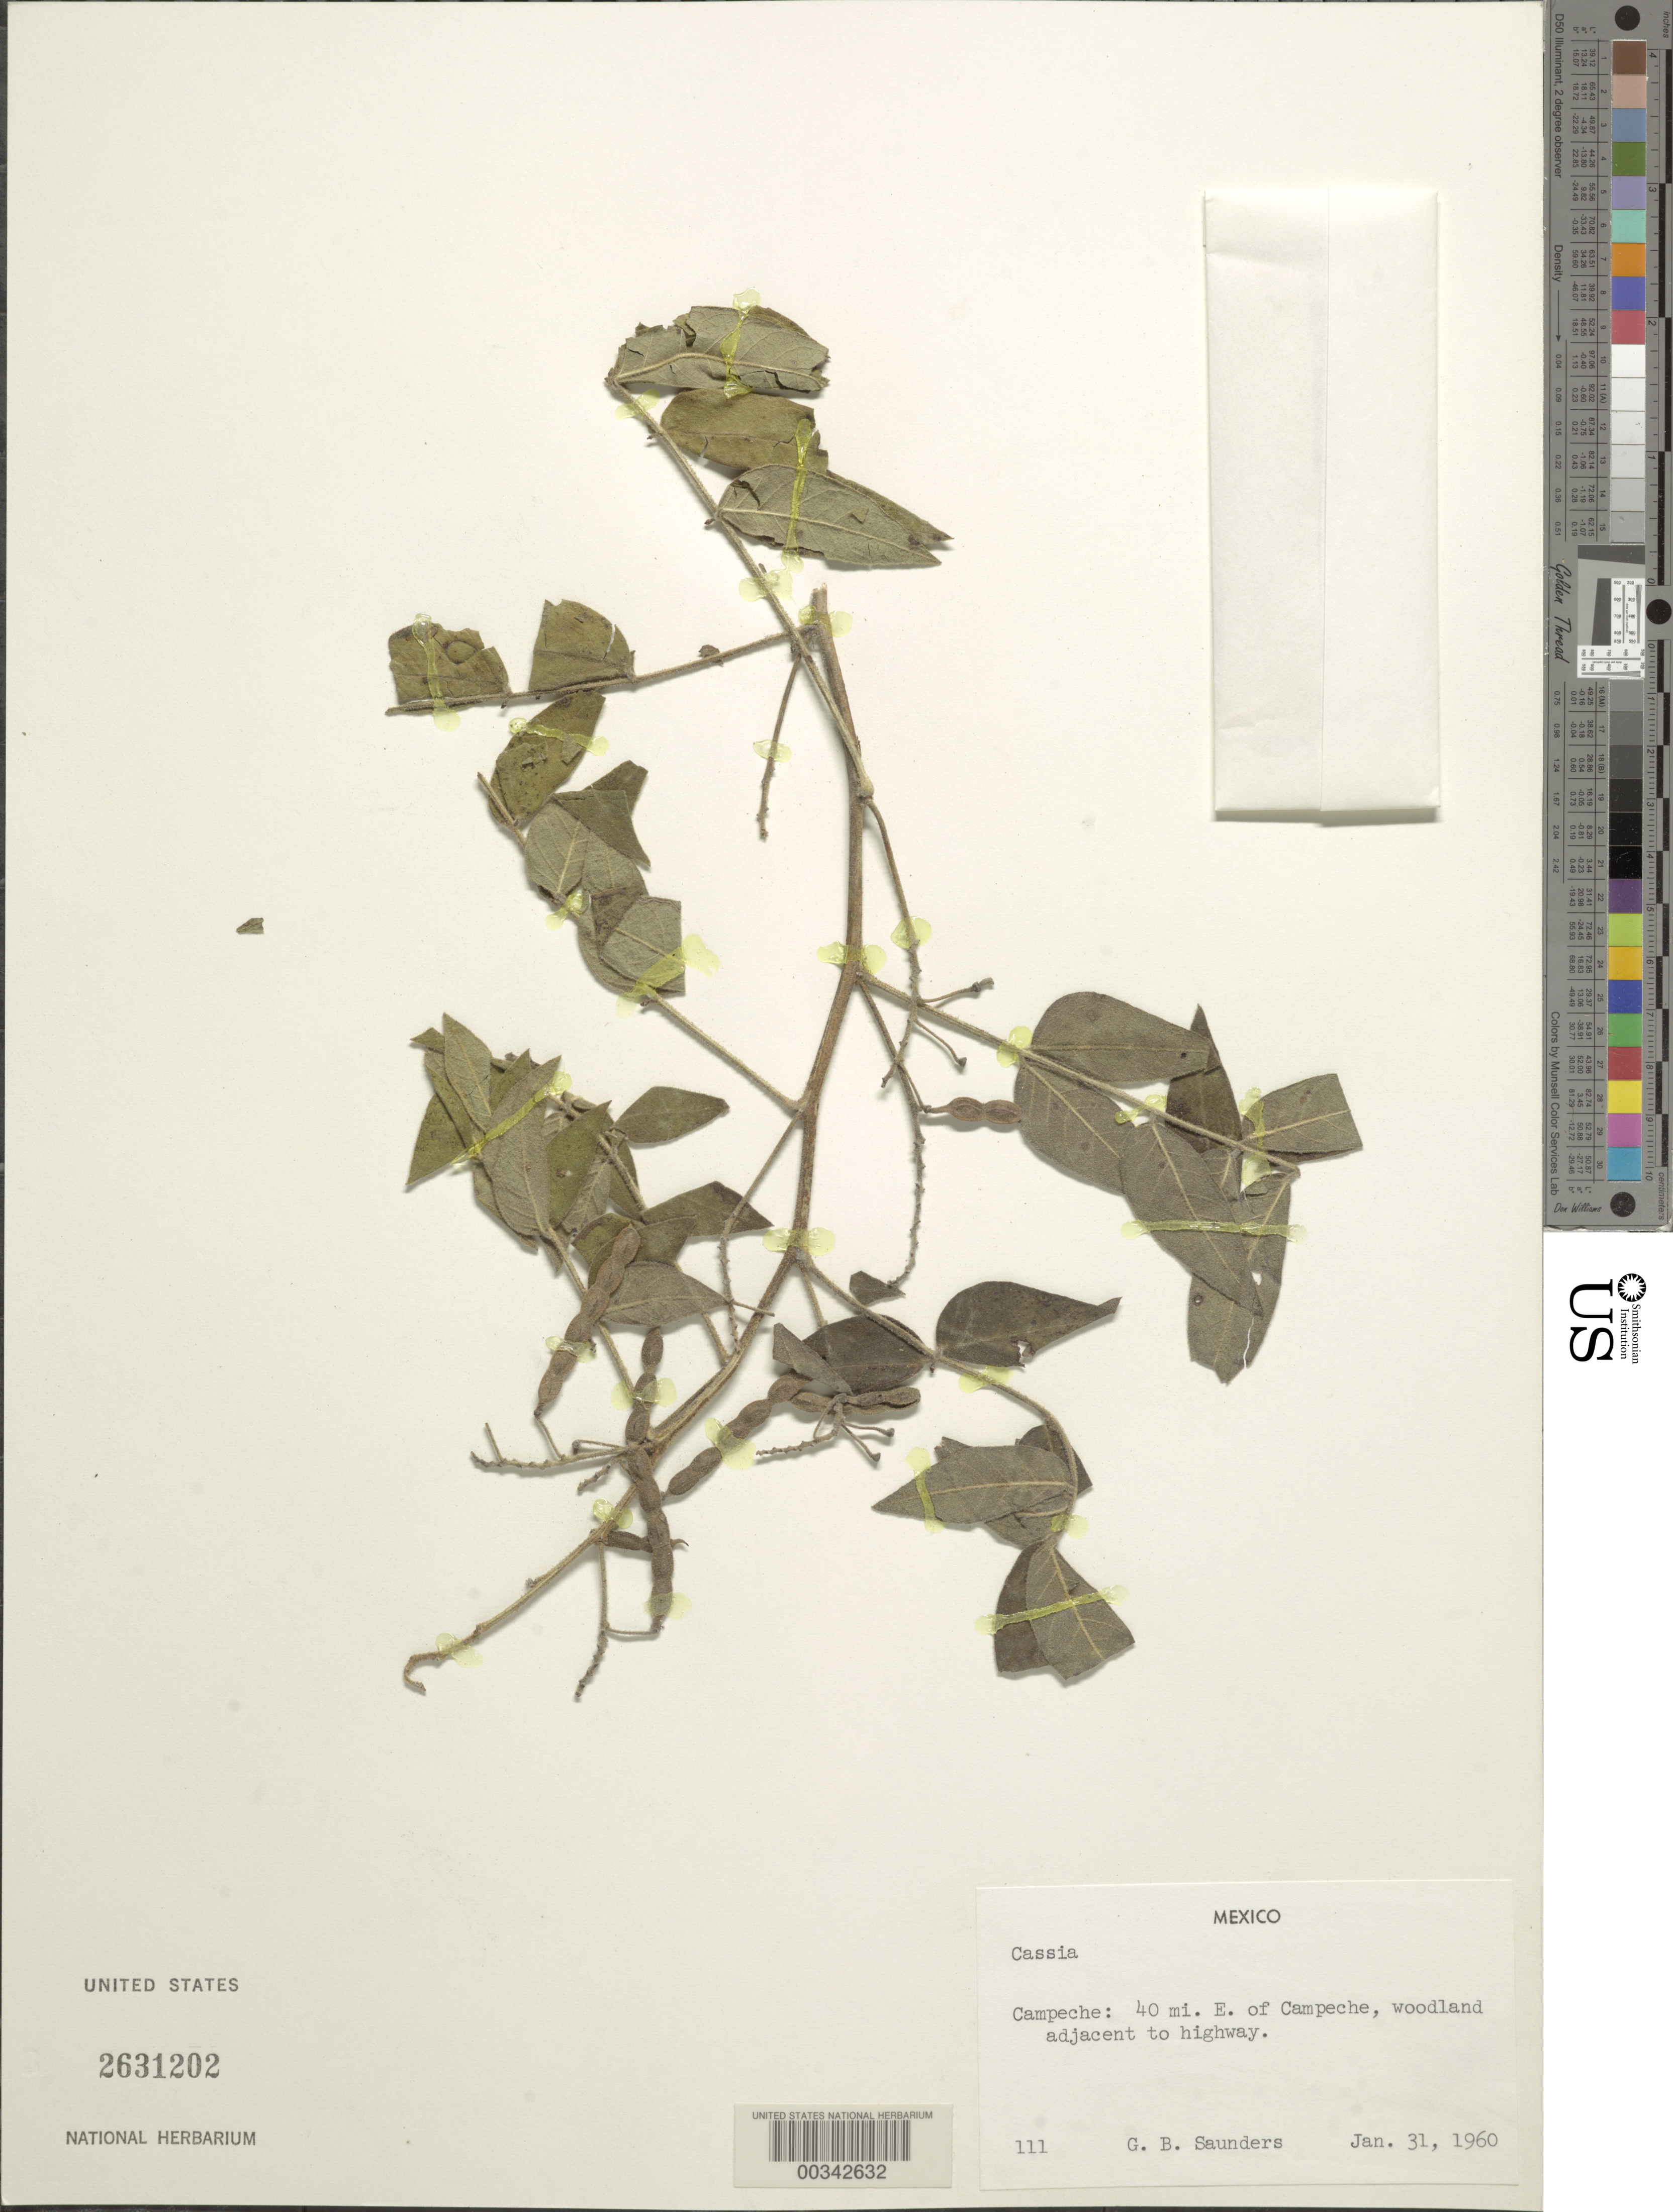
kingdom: Plantae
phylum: Tracheophyta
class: Magnoliopsida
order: Fabales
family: Fabaceae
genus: Senna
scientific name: Senna villosa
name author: (Mill.) H.S. Irwin & Barneby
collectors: G. B. Saunders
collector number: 111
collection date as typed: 31 Jan 1960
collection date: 1960-01-31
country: Mexico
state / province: Campeche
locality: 40 mi E of Campeche, adjacent to highway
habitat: Woodland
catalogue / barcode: US 2631202